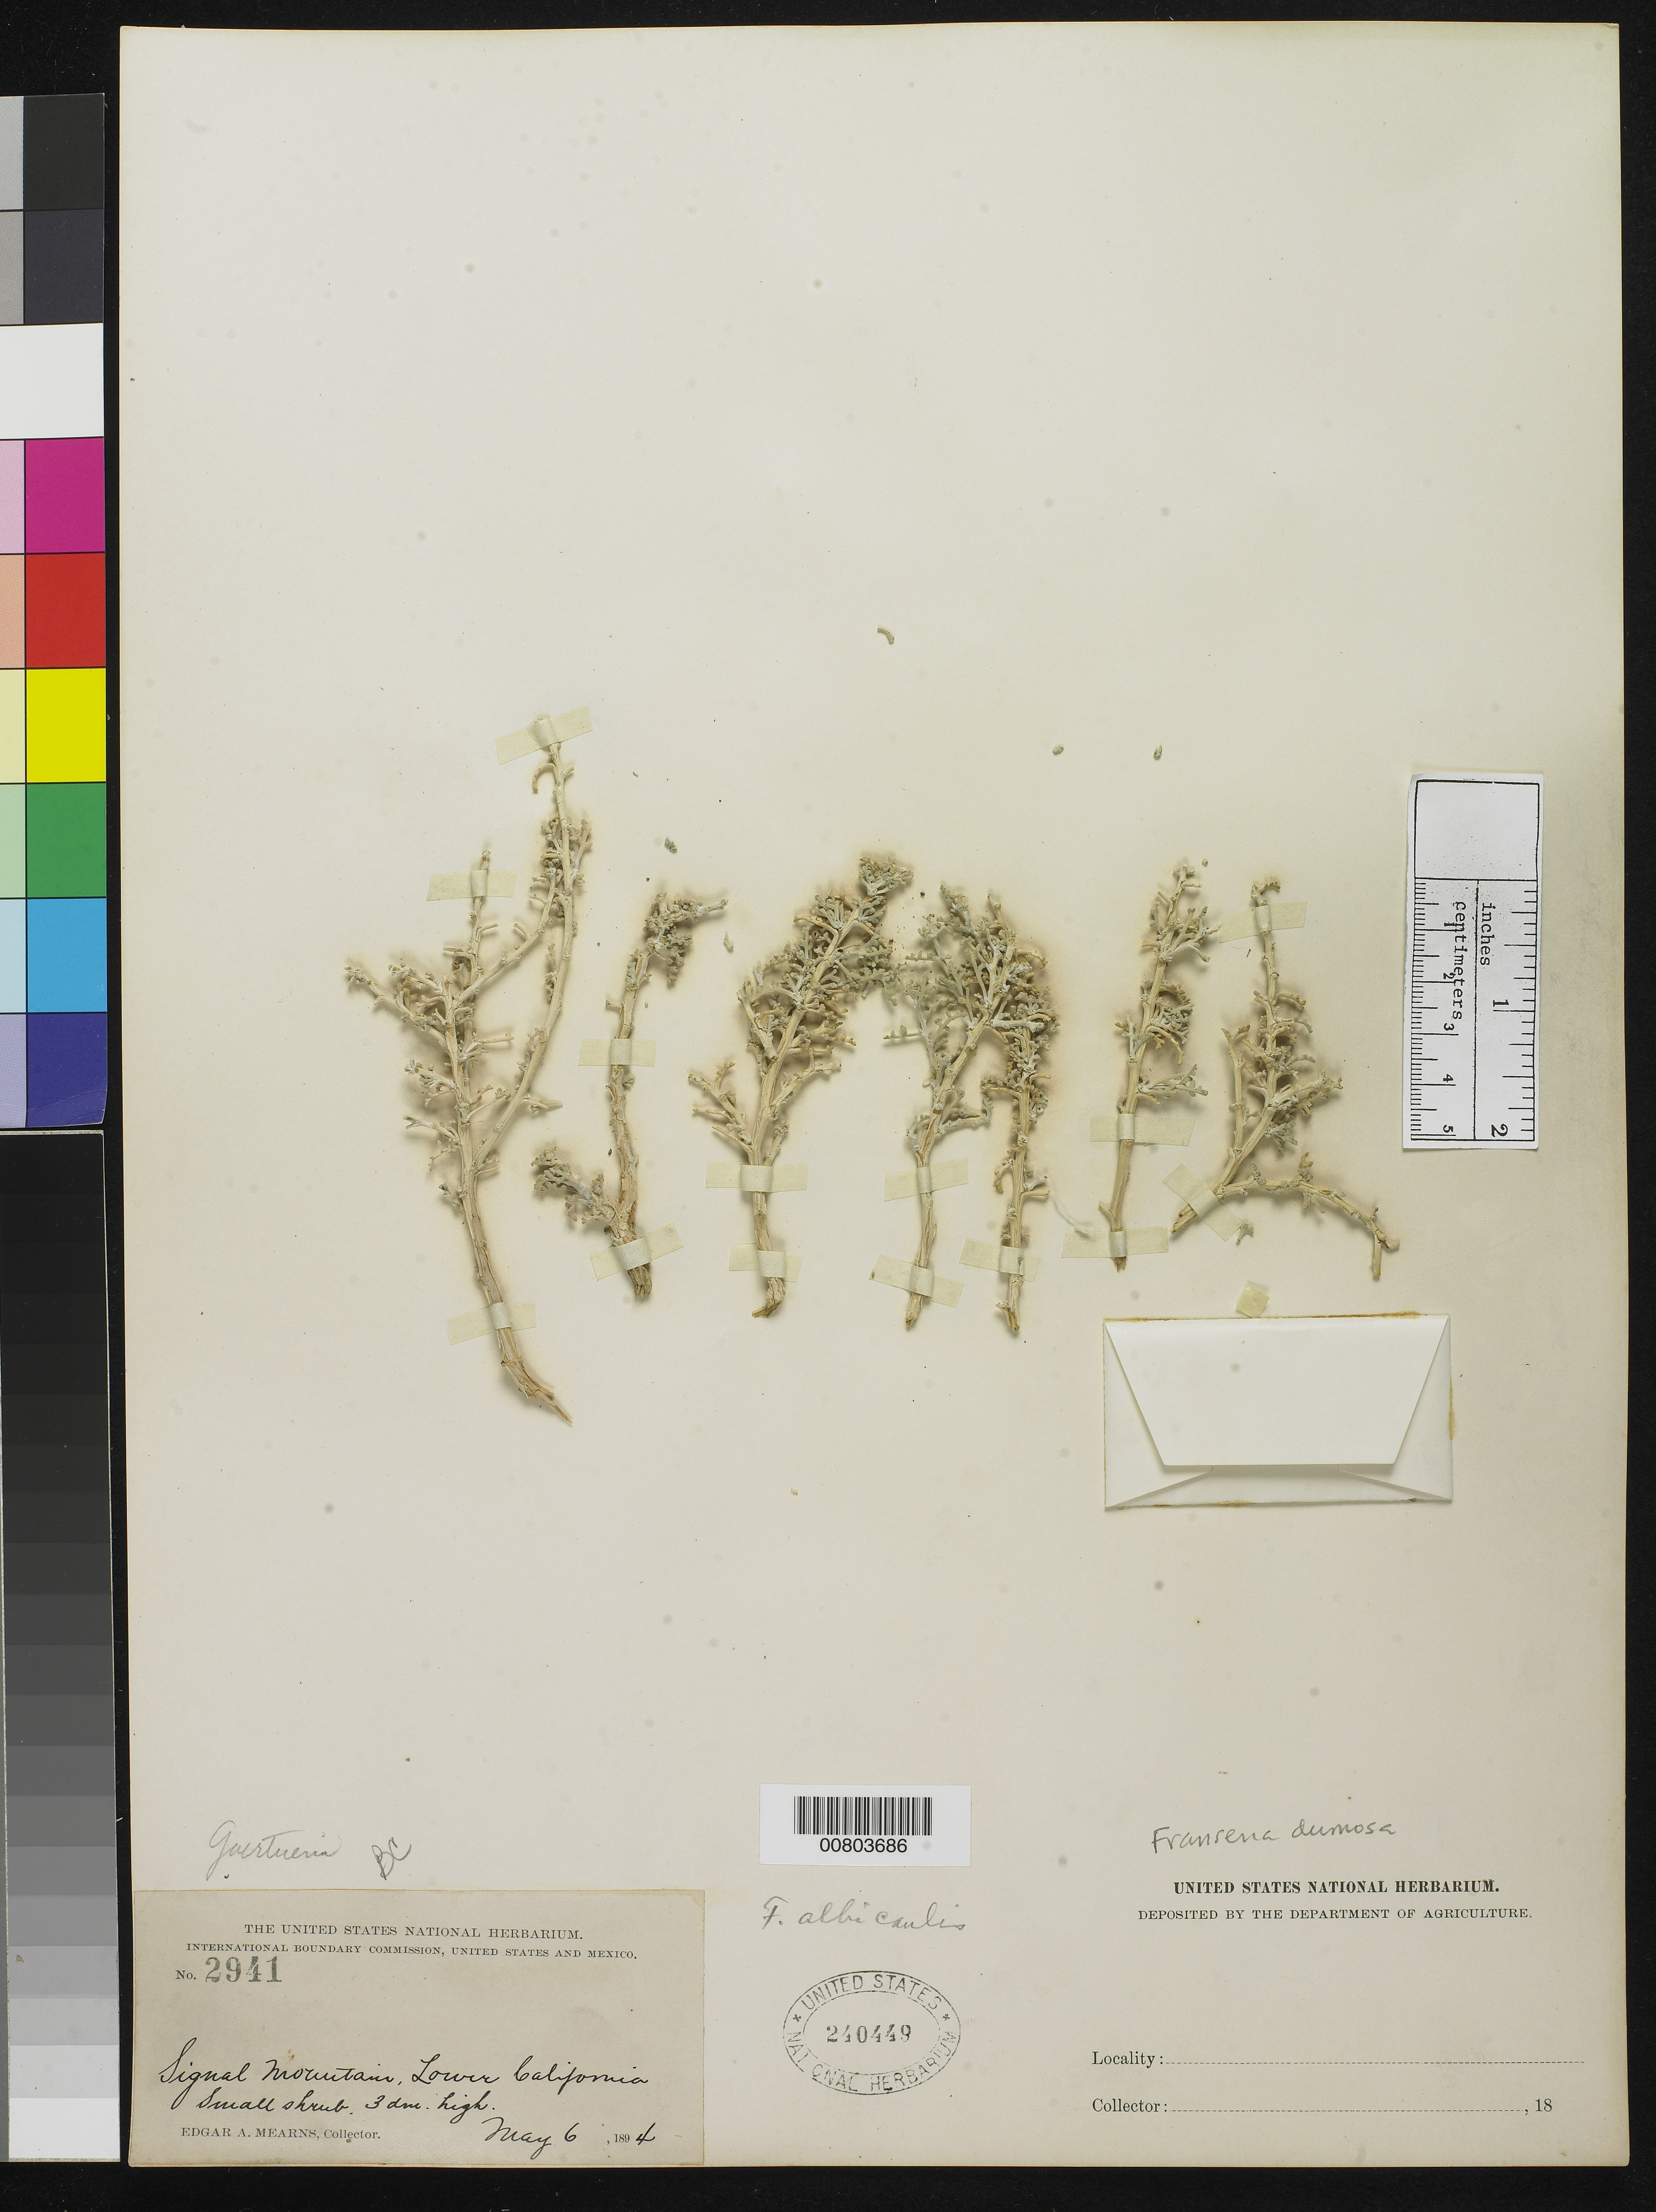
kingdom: Plantae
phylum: Tracheophyta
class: Magnoliopsida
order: Asterales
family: Asteraceae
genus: Franseria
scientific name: Franseria dumosa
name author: A. Gray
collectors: E. A. Mearns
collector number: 2941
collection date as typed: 06 May 1894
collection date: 1894-05-06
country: Mexico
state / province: Baja California Norte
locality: Signal Mountain, Baja California.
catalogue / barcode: US 240449